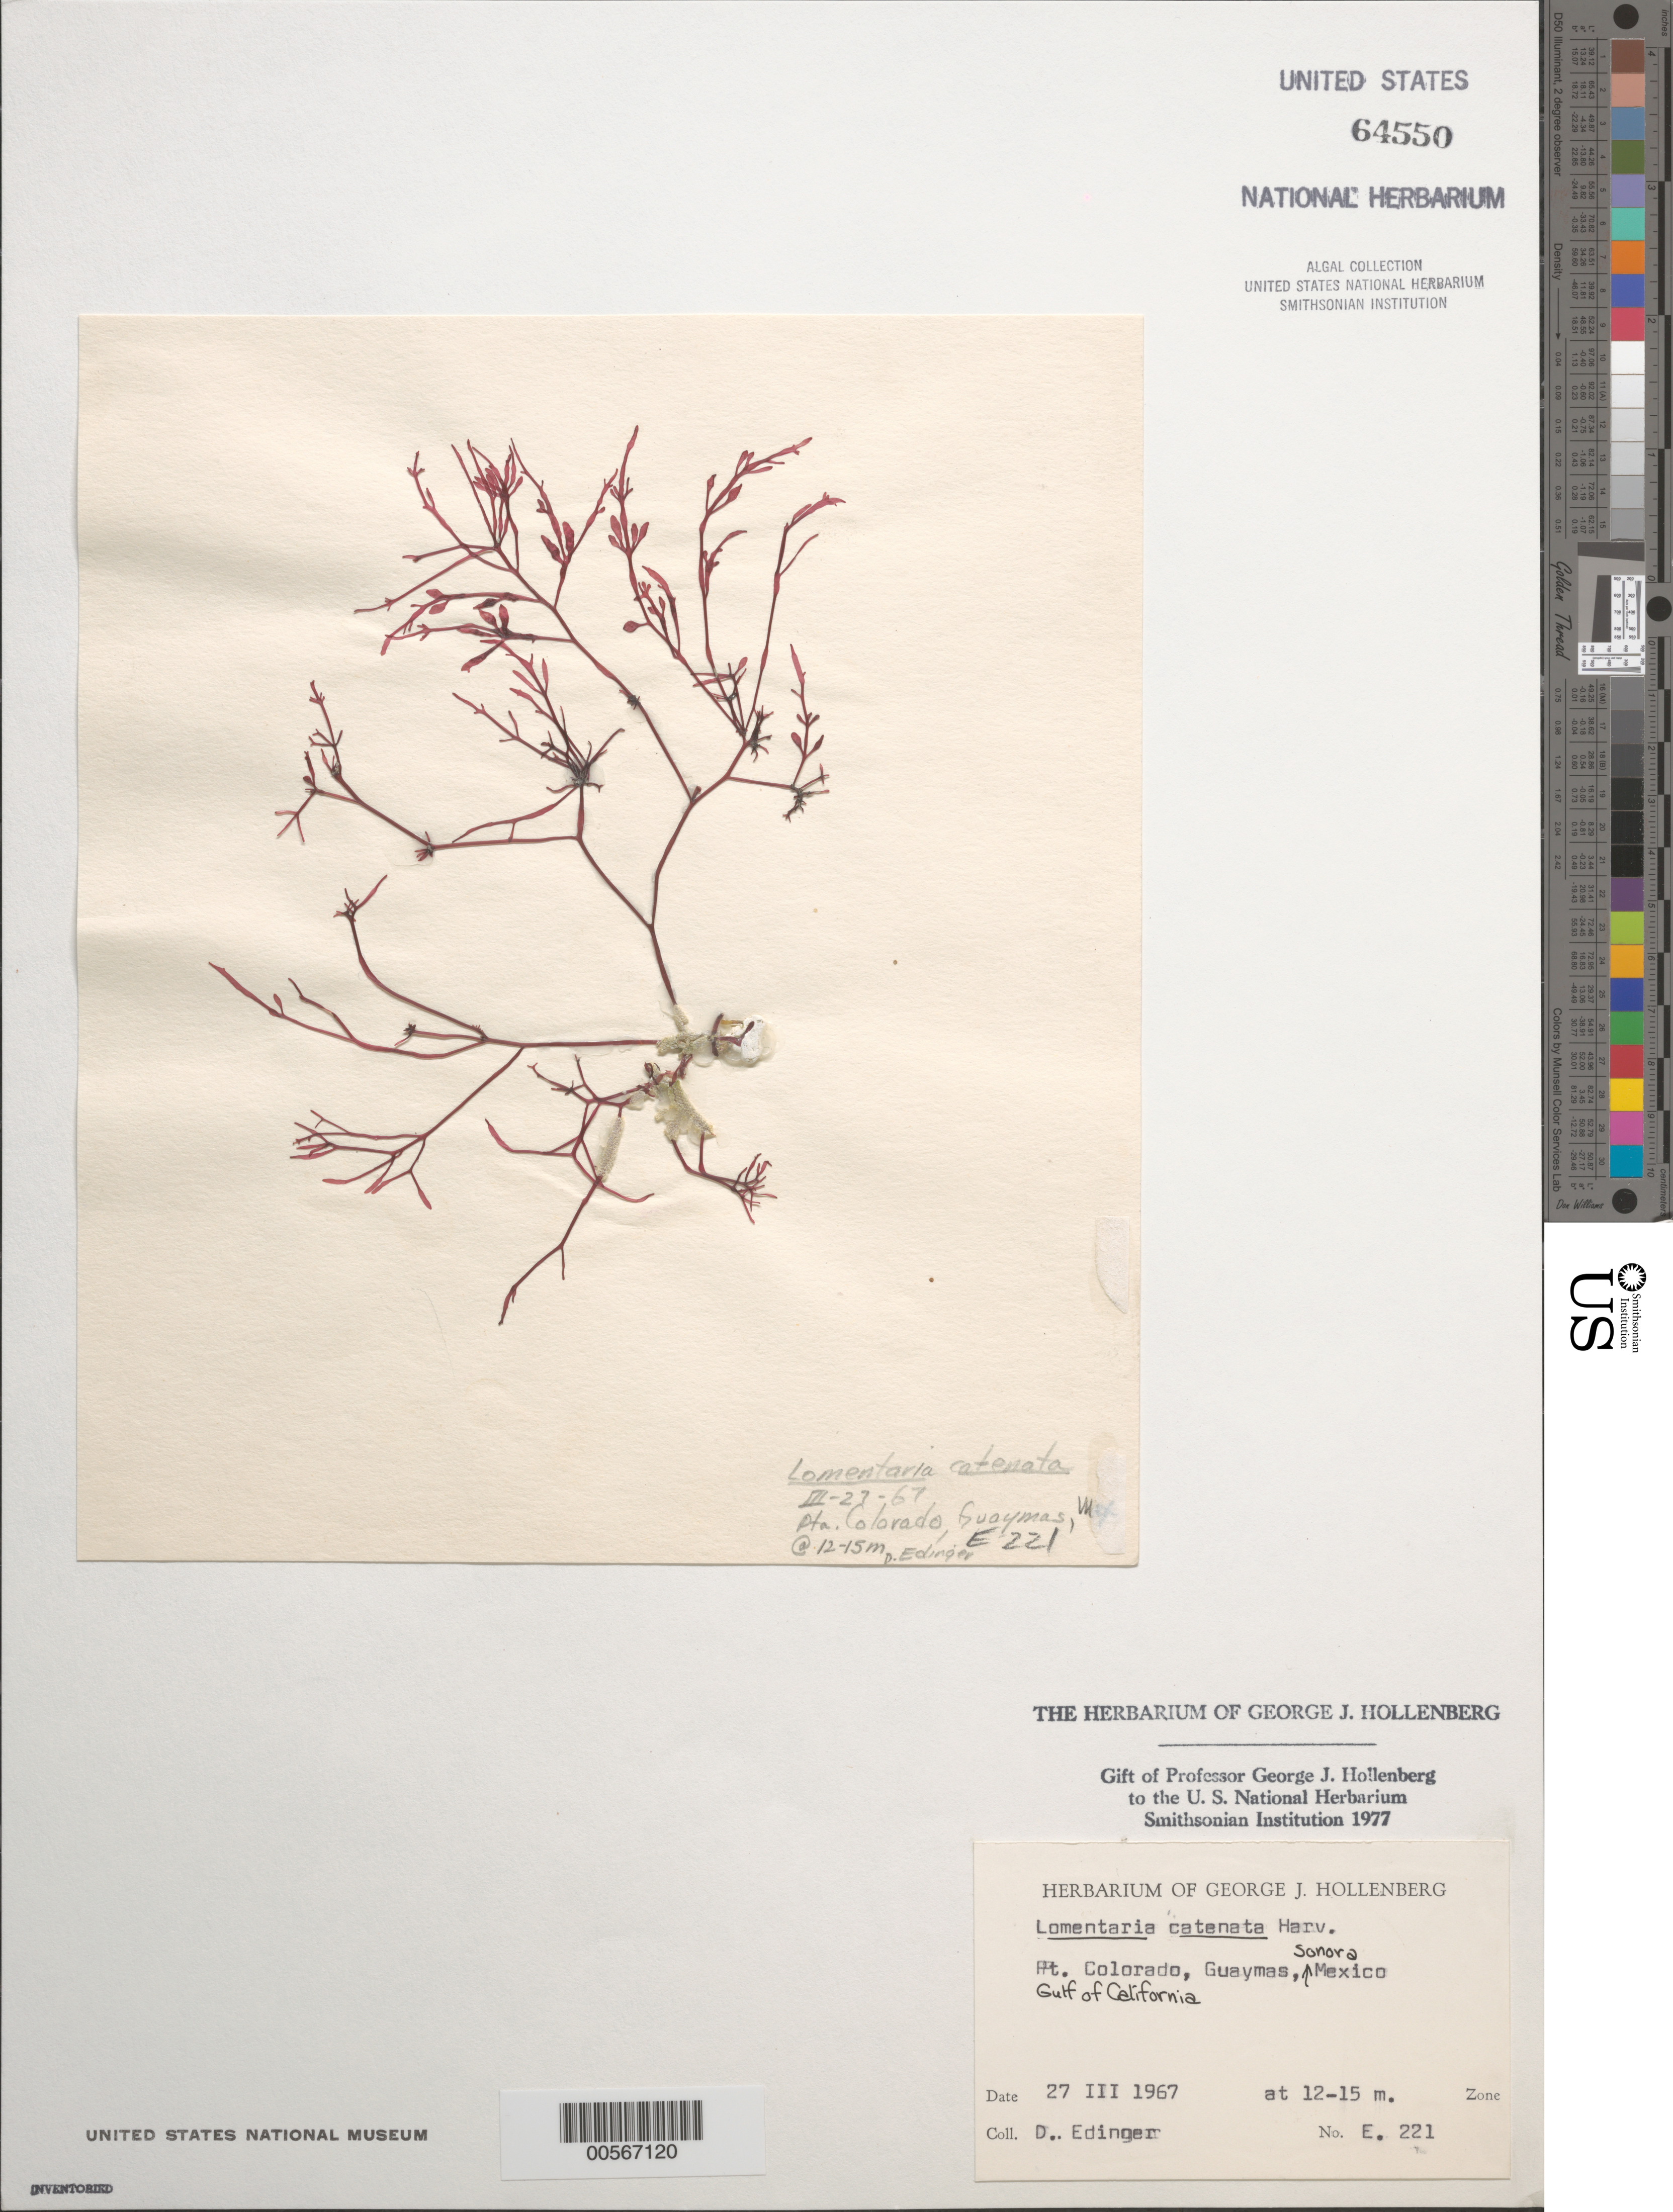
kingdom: Plantae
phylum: Rhodophyta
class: Florideophyceae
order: Rhodymeniales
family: Lomentariaceae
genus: Fushitsunagia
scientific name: Fushitsunagia catenata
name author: (Harv.) Filloramo & G.W. Saunders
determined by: Algae name updating Project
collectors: D. Edinger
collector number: E.221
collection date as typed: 27 Mar 1967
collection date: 1967-03-27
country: Mexico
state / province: Sonora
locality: Punta Colorado, Guaymas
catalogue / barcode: US 64550